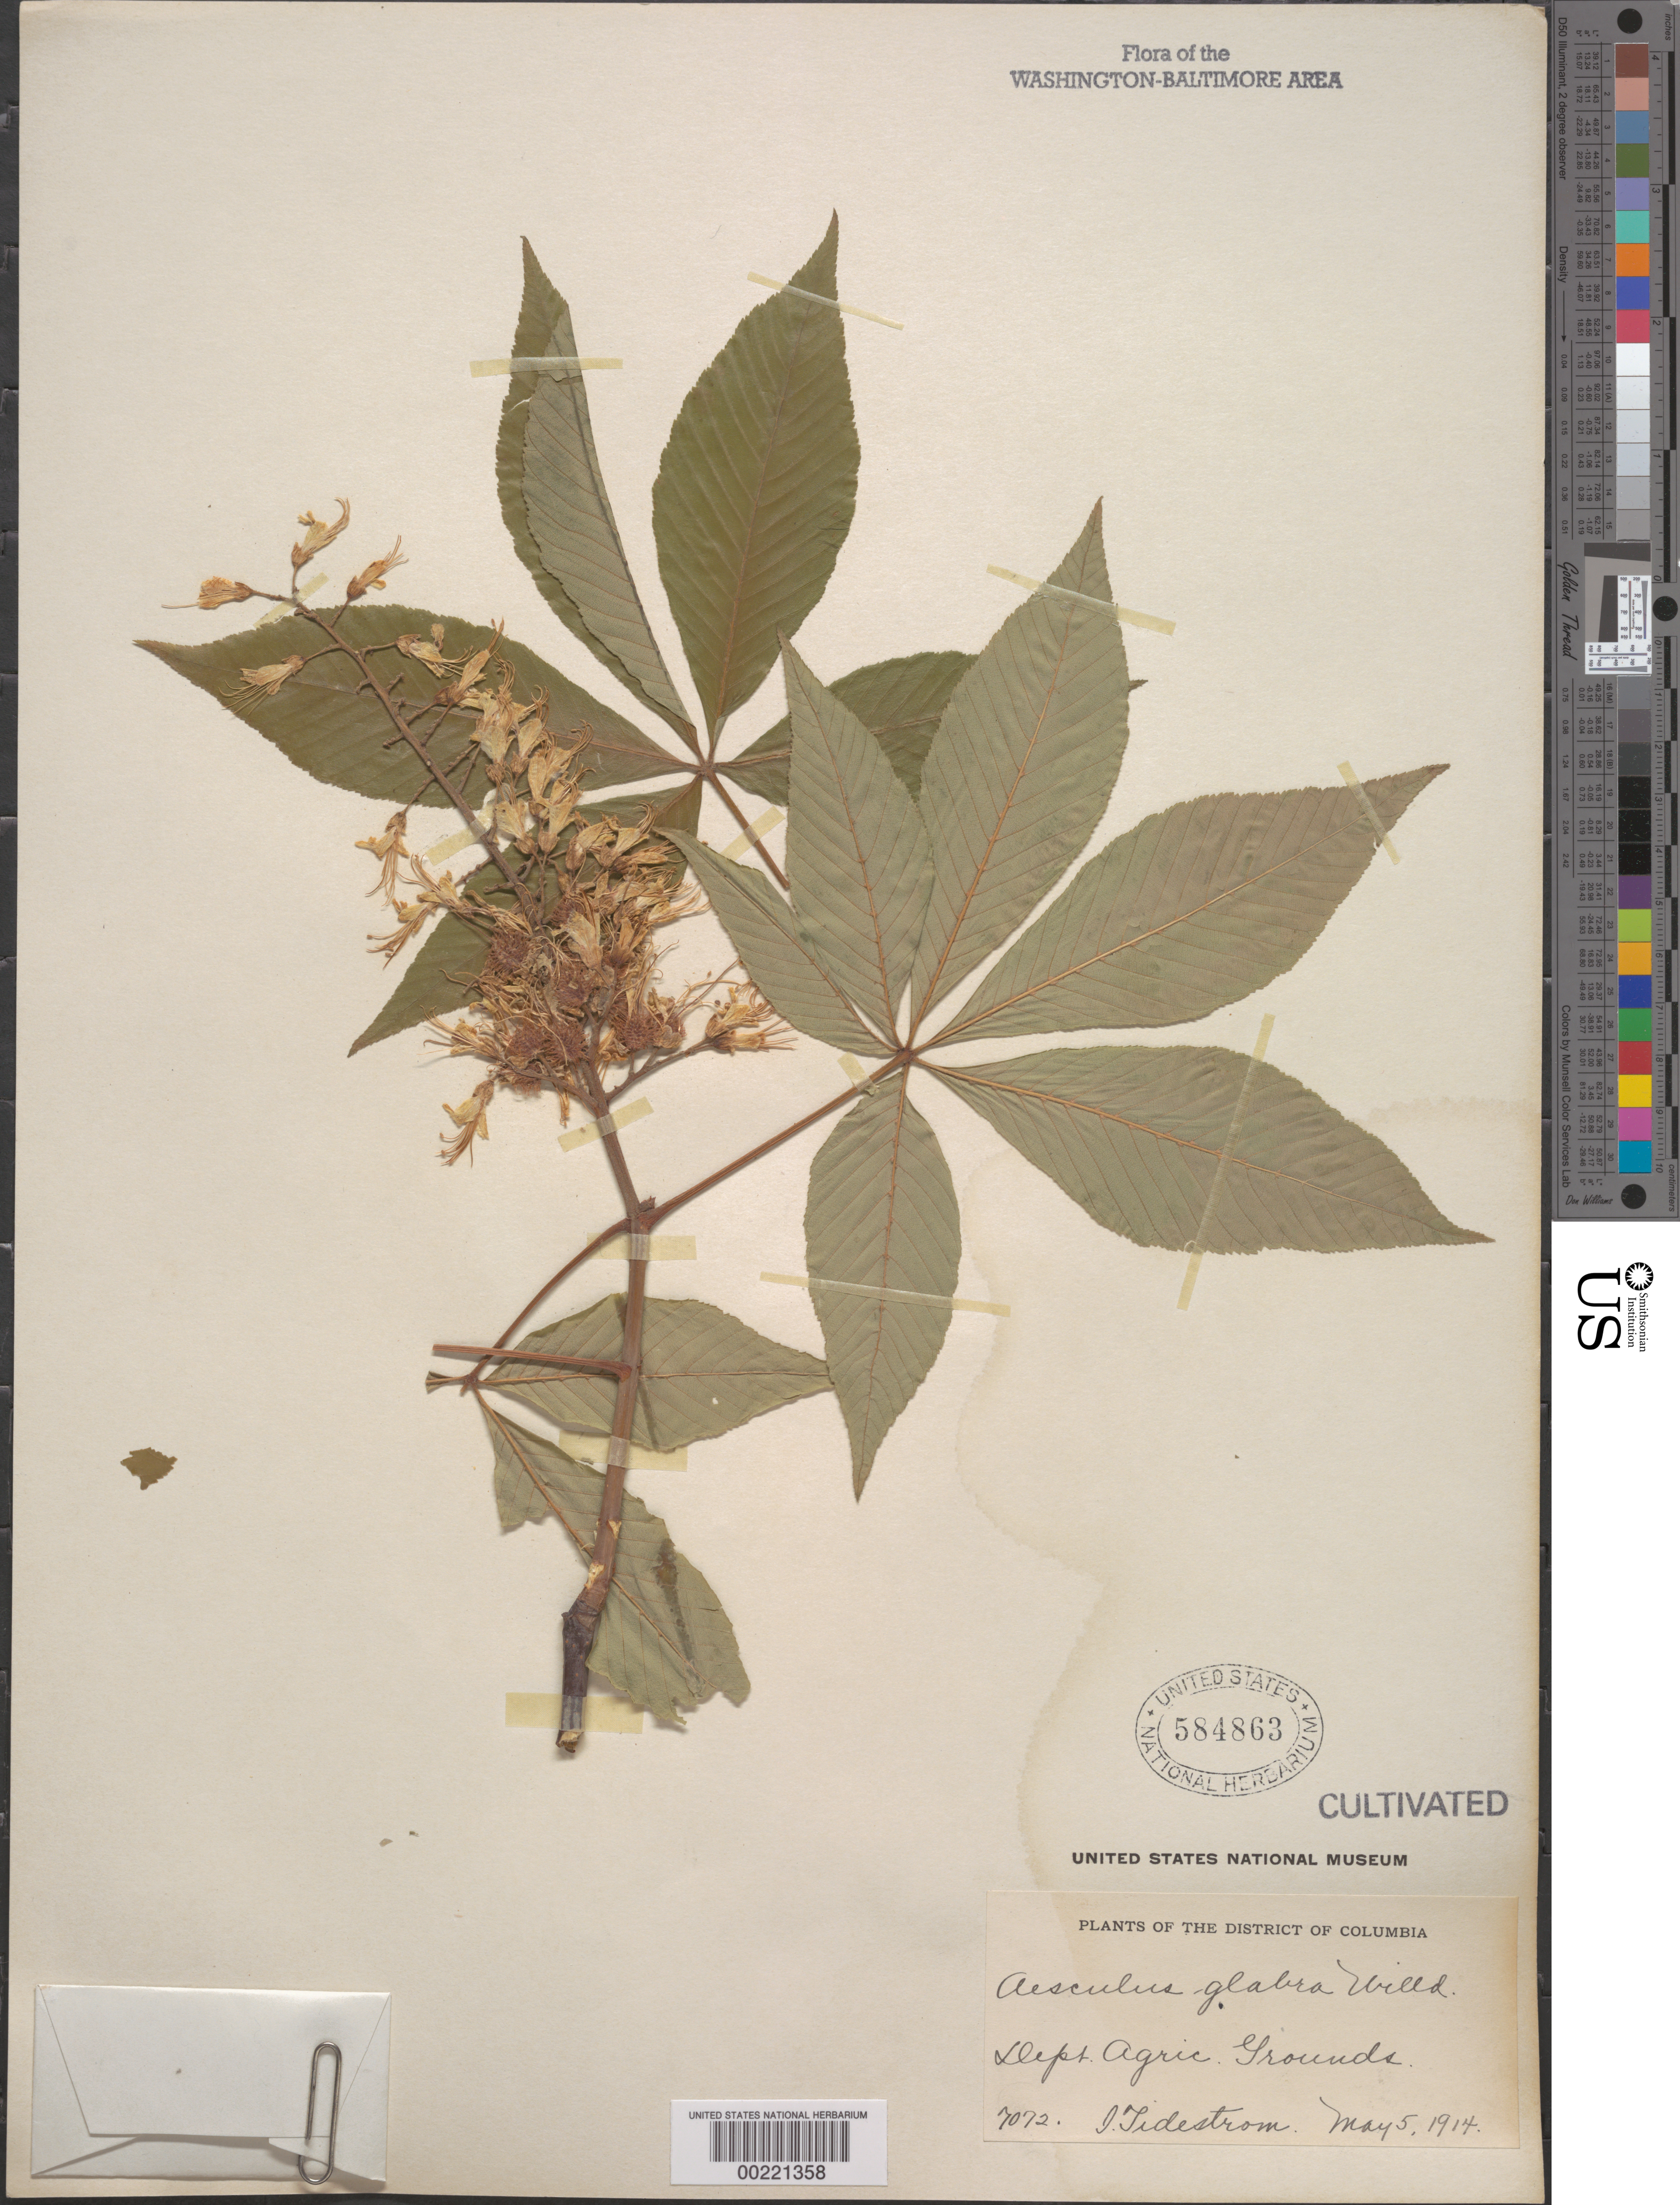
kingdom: Plantae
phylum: Tracheophyta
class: Magnoliopsida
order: Sapindales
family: Sapindaceae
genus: Aesculus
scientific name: Aesculus glabra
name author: Willd.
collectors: I. F. Tidestrom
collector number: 7072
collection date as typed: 05 May 1914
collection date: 1914-05-05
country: United States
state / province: District of Columbia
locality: Department of Agriculture grounds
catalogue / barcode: US 584863